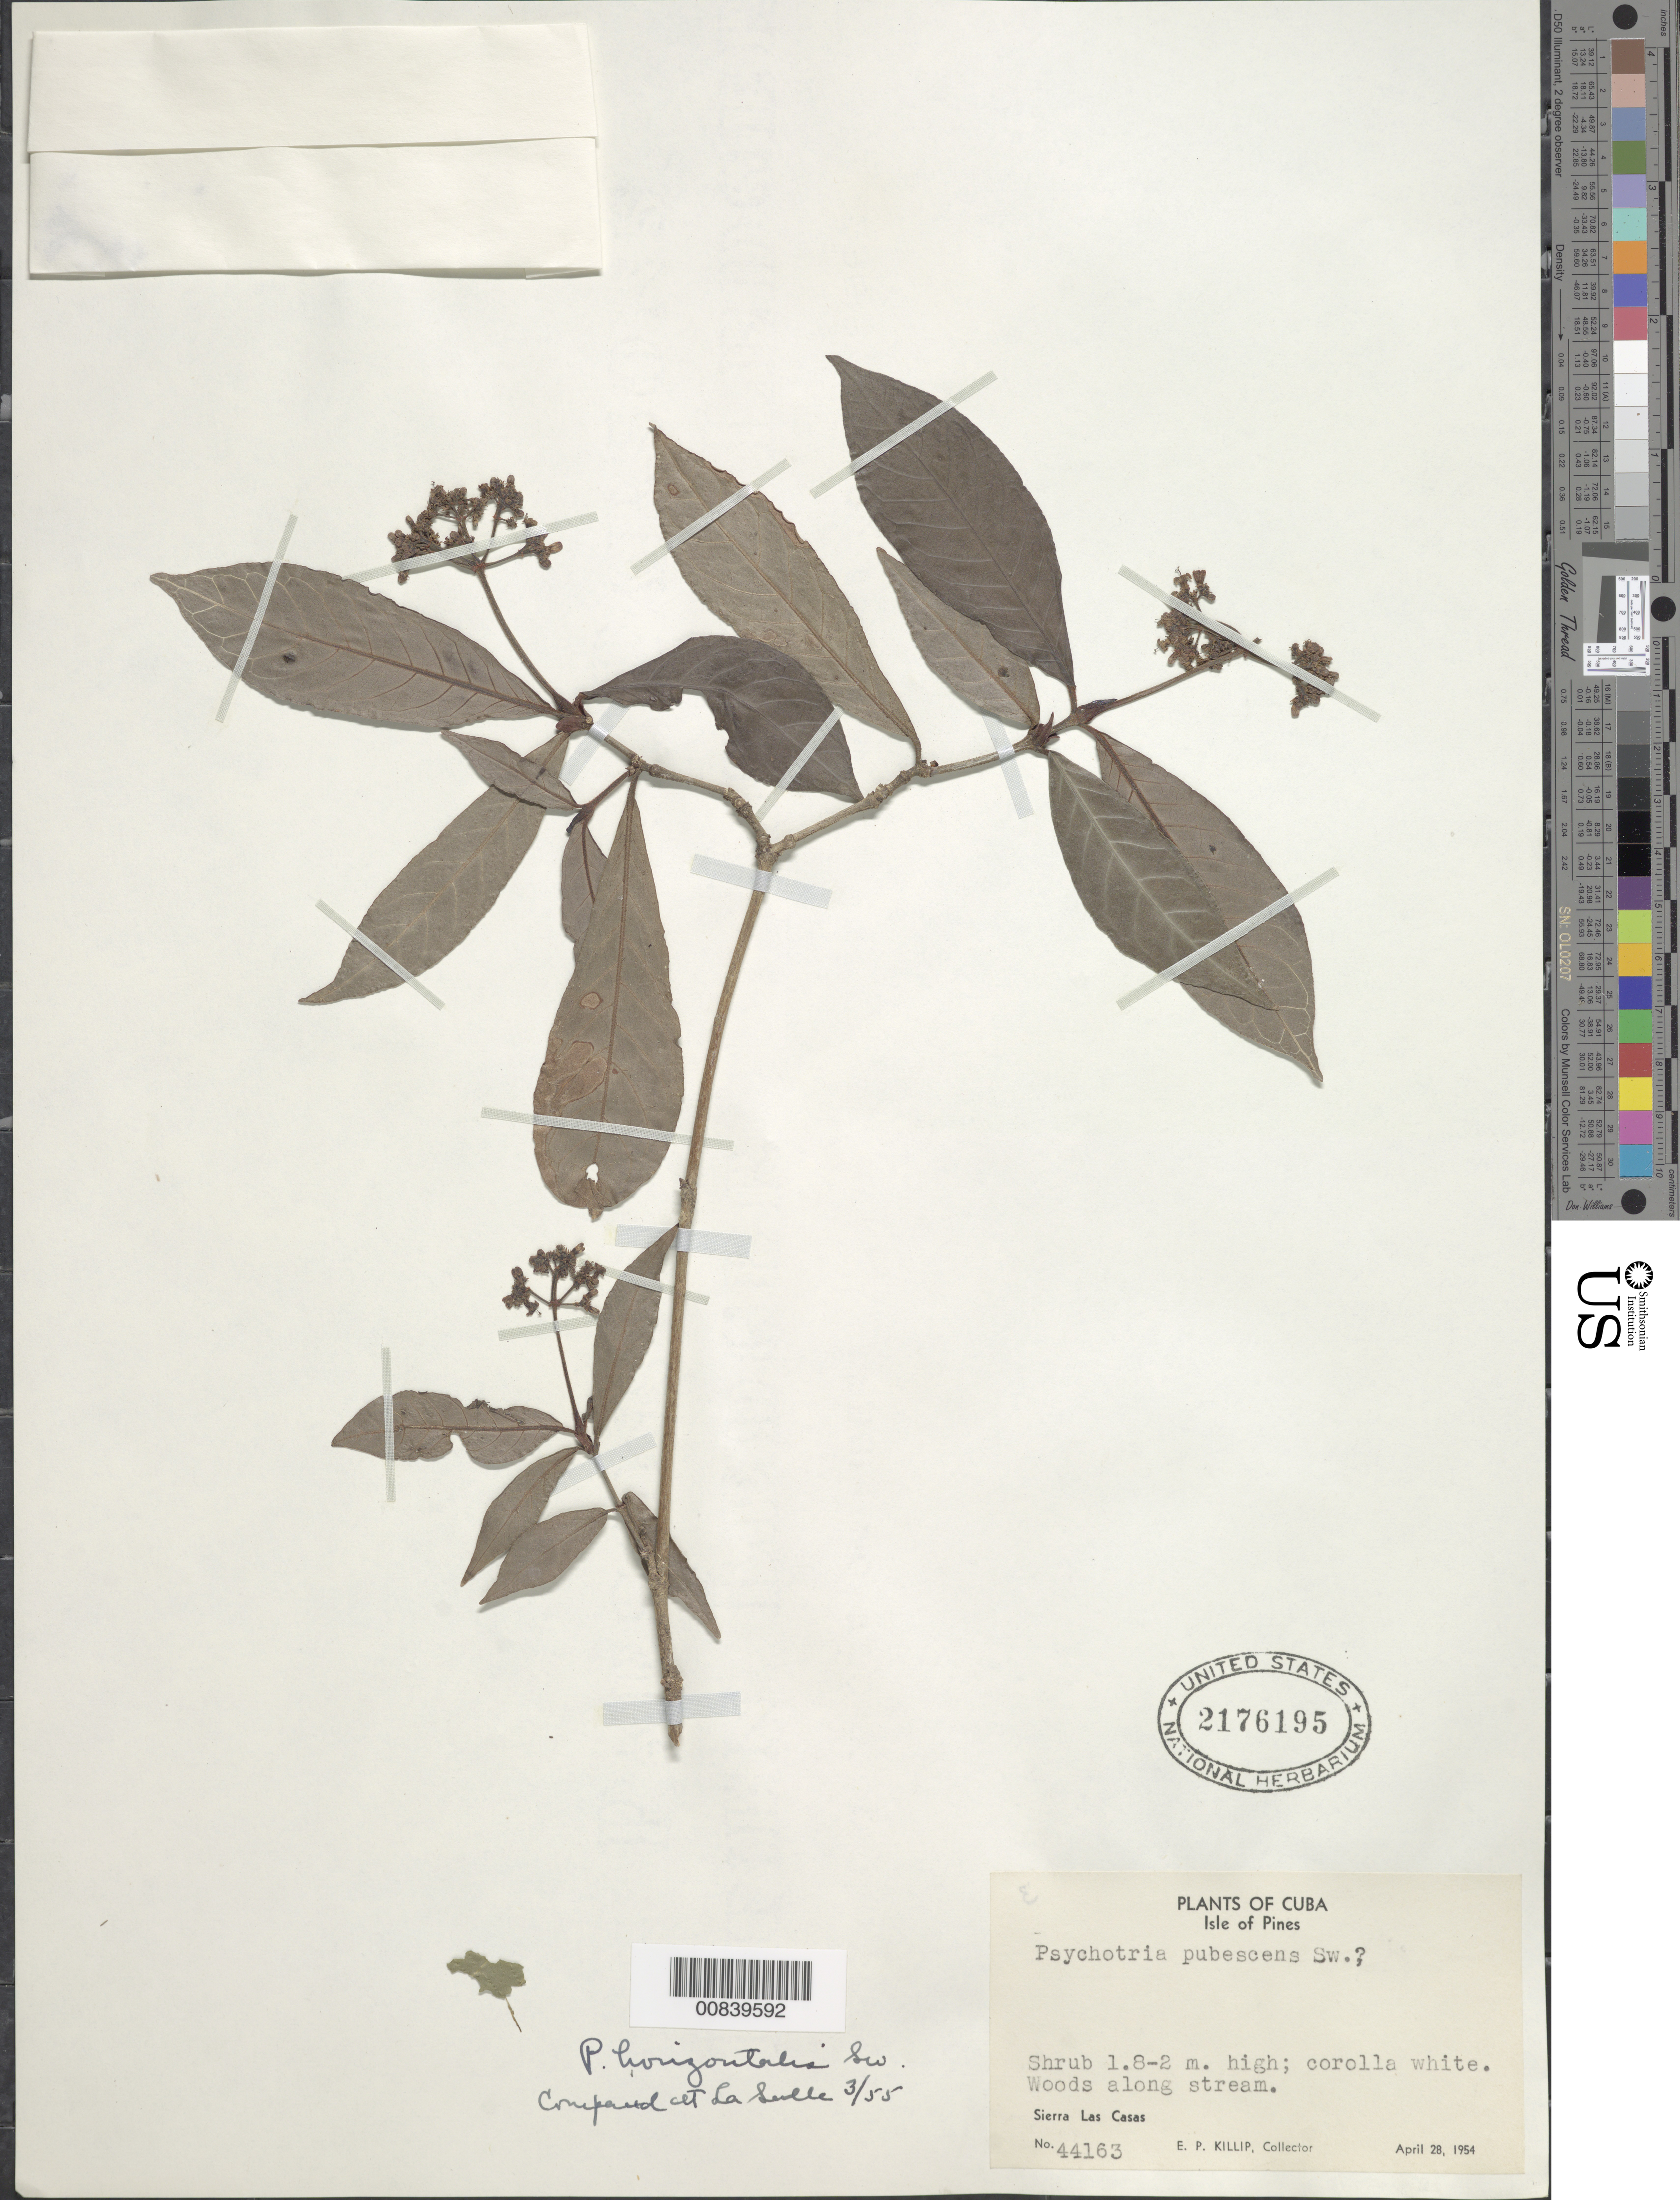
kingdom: Plantae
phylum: Tracheophyta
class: Magnoliopsida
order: Gentianales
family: Rubiaceae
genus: Psychotria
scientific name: Psychotria horizontalis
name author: Sw.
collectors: E. P. Killip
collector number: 44163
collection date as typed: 28 Apr 1954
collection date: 1954-04-28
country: Cuba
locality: Sierra Las Casas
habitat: Woods along stream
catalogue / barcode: US 2176195